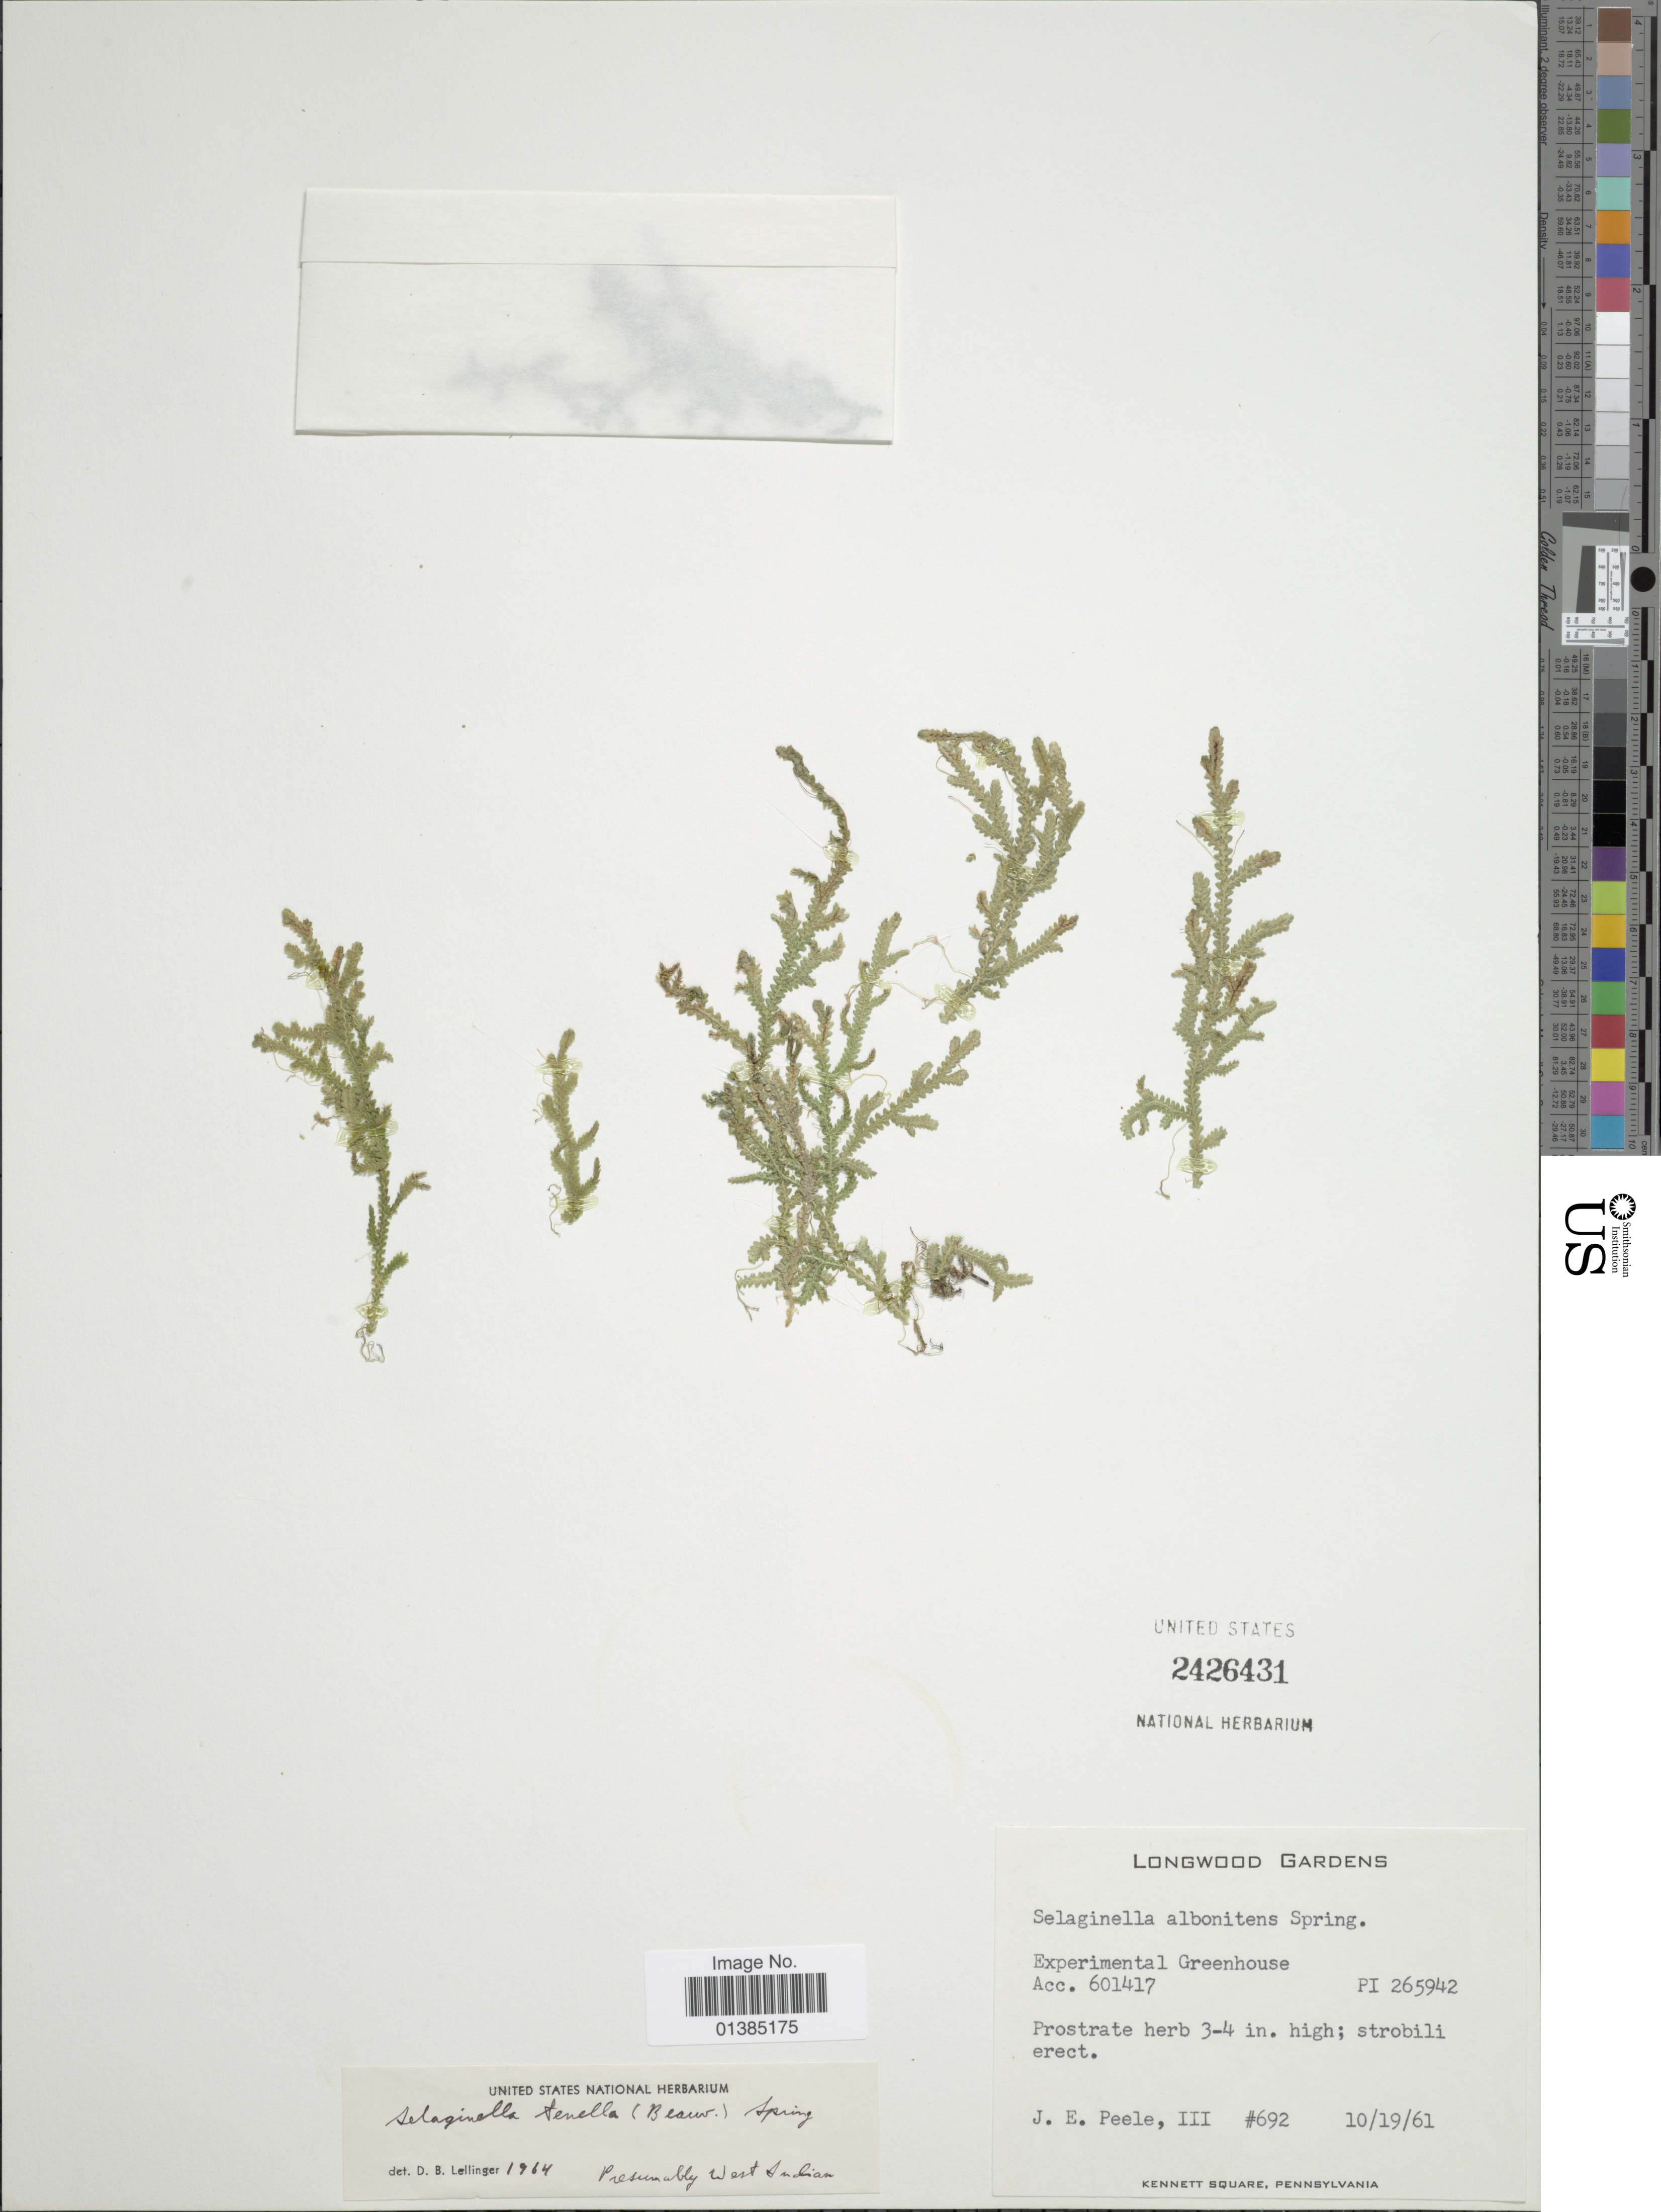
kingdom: Plantae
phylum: Tracheophyta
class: Lycopodiopsida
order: Selaginellales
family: Selaginellaceae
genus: Selaginella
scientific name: Selaginella tenella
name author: (P. Beauv.) Spring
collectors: J. Peele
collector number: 692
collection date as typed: Transcribed d/m/y: 19/10/61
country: United States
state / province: Pennsylvania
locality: Longwood Gardens. experimental Greenhouse, Acc. 601417, PI 265942, Kenneth Square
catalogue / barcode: US 2426431